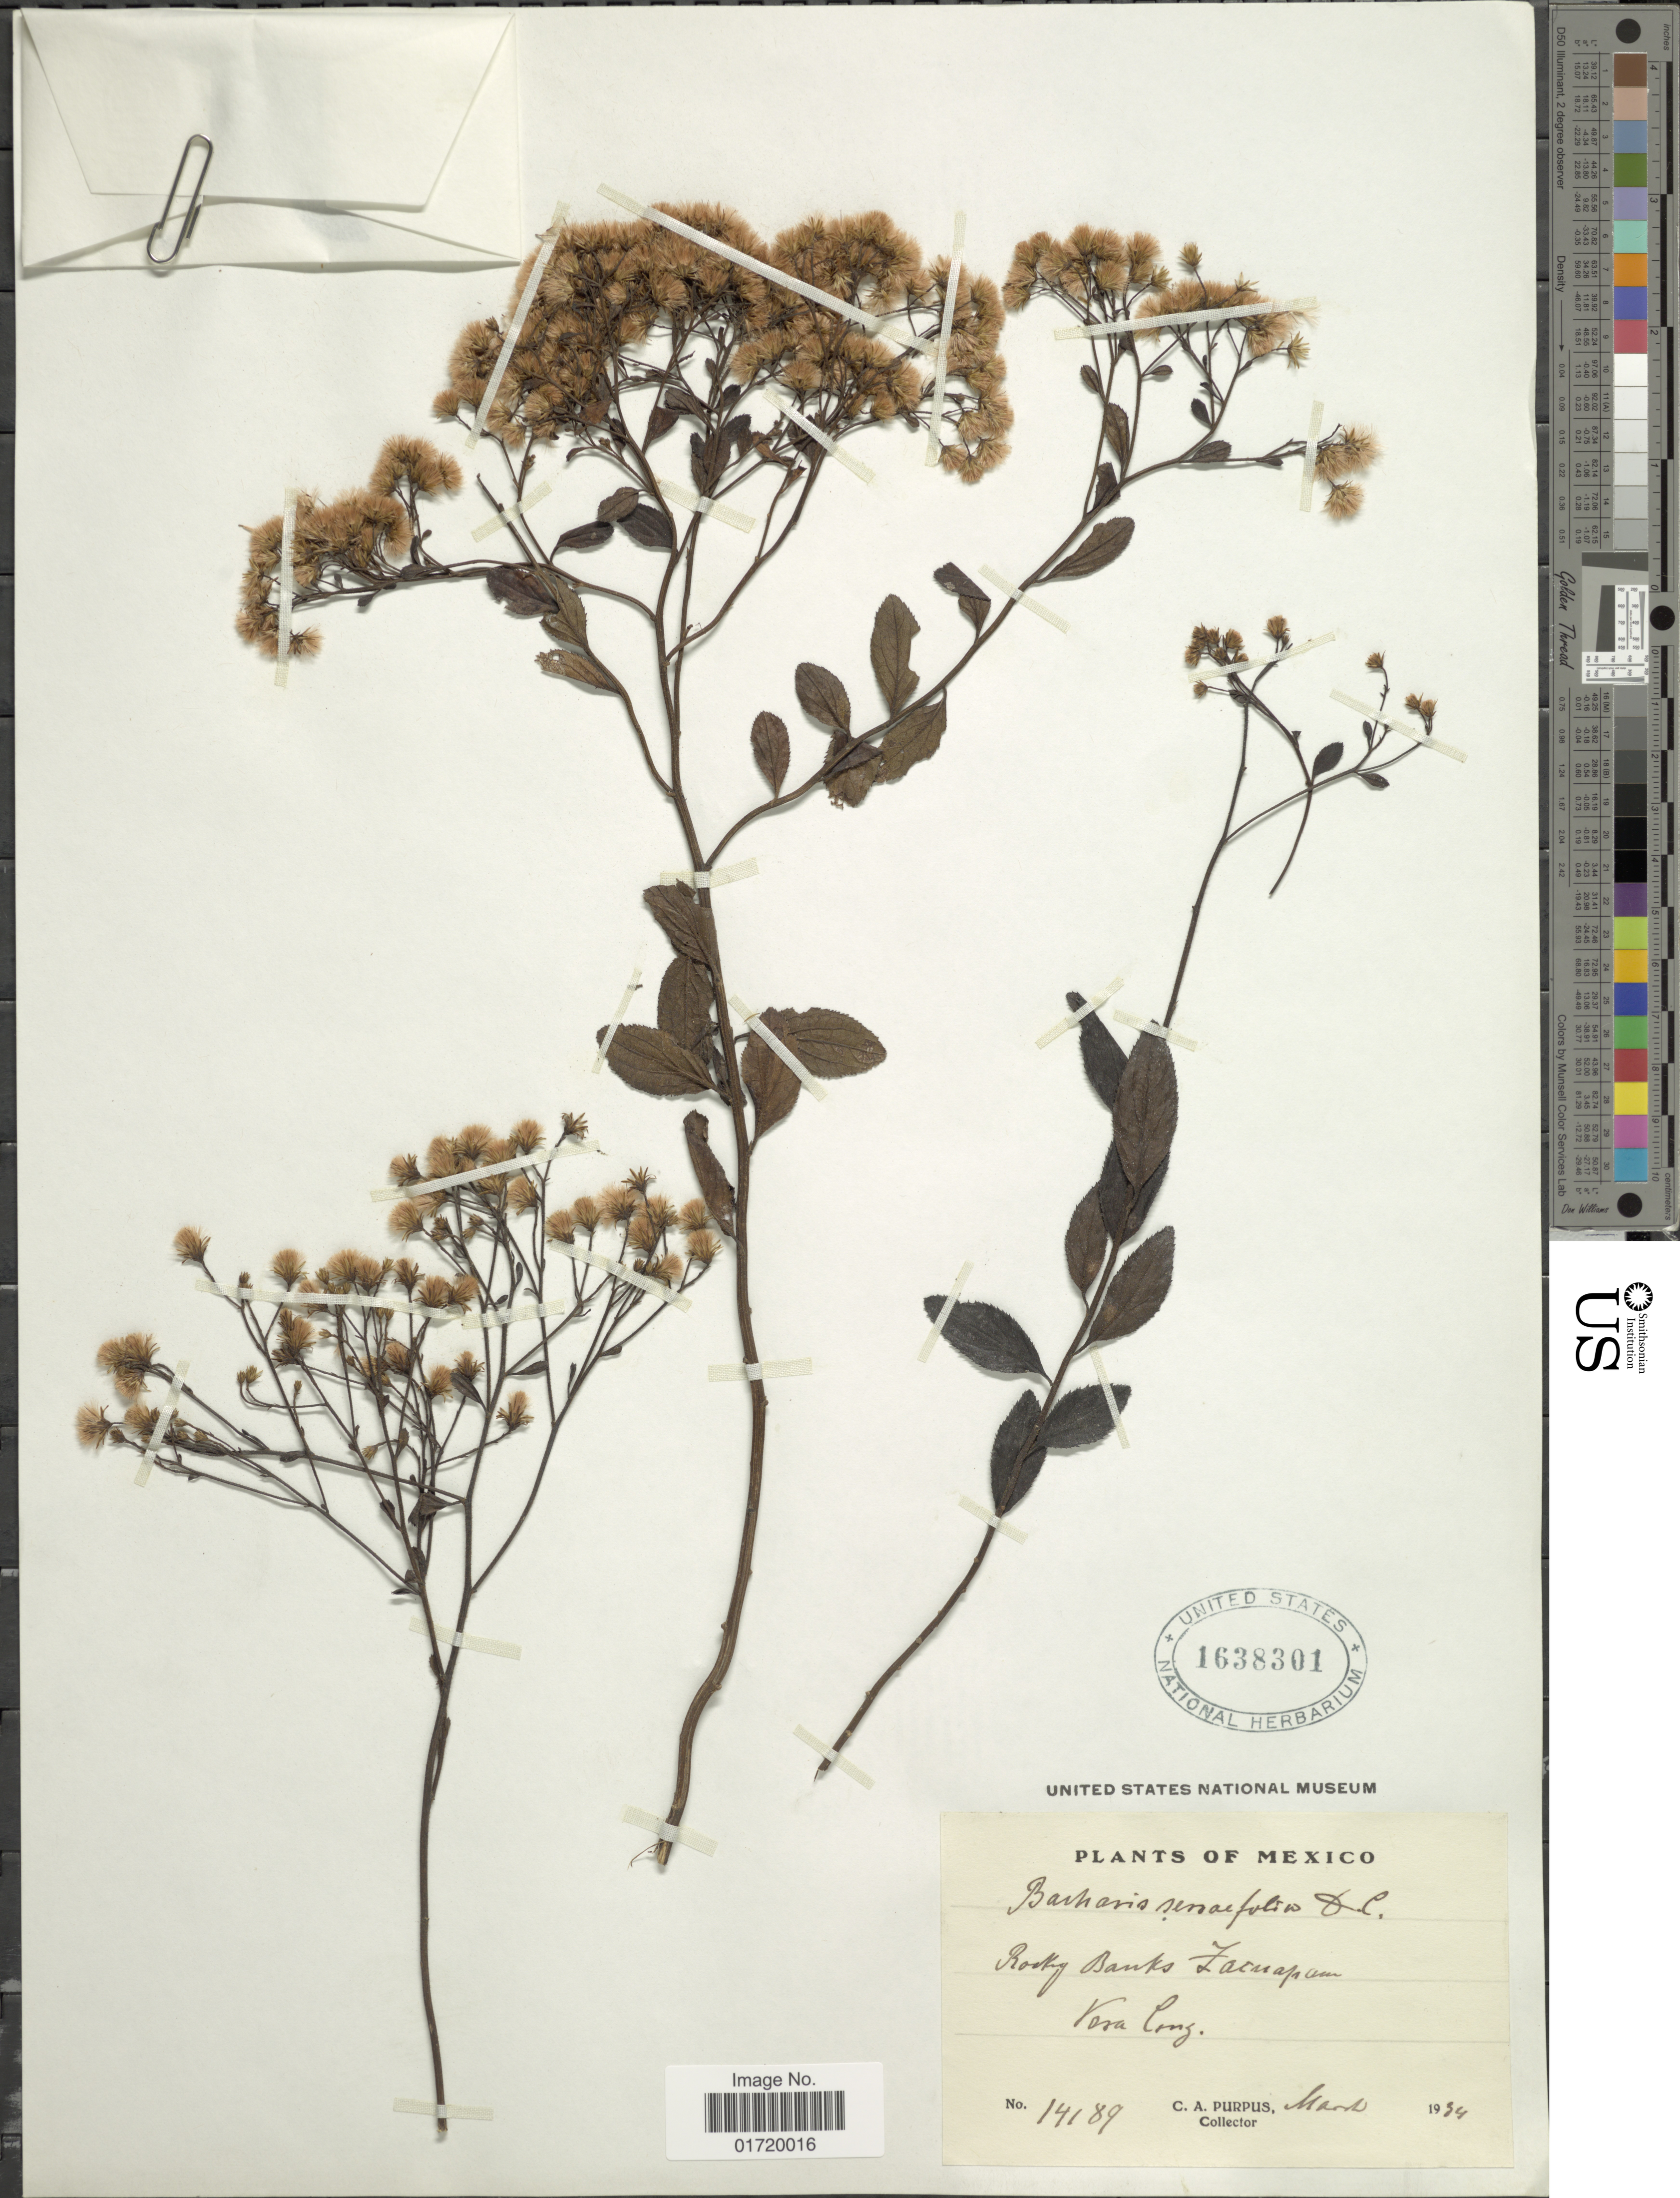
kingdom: Plantae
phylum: Tracheophyta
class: Magnoliopsida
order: Asterales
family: Asteraceae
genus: Baccharis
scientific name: Baccharis serrifolia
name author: DC.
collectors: C. A. Purpus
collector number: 14189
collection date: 1954-03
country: Mexico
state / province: Veracruz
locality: Rocky Banks Zacuapam, Vera Cruz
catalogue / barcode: US 1638301